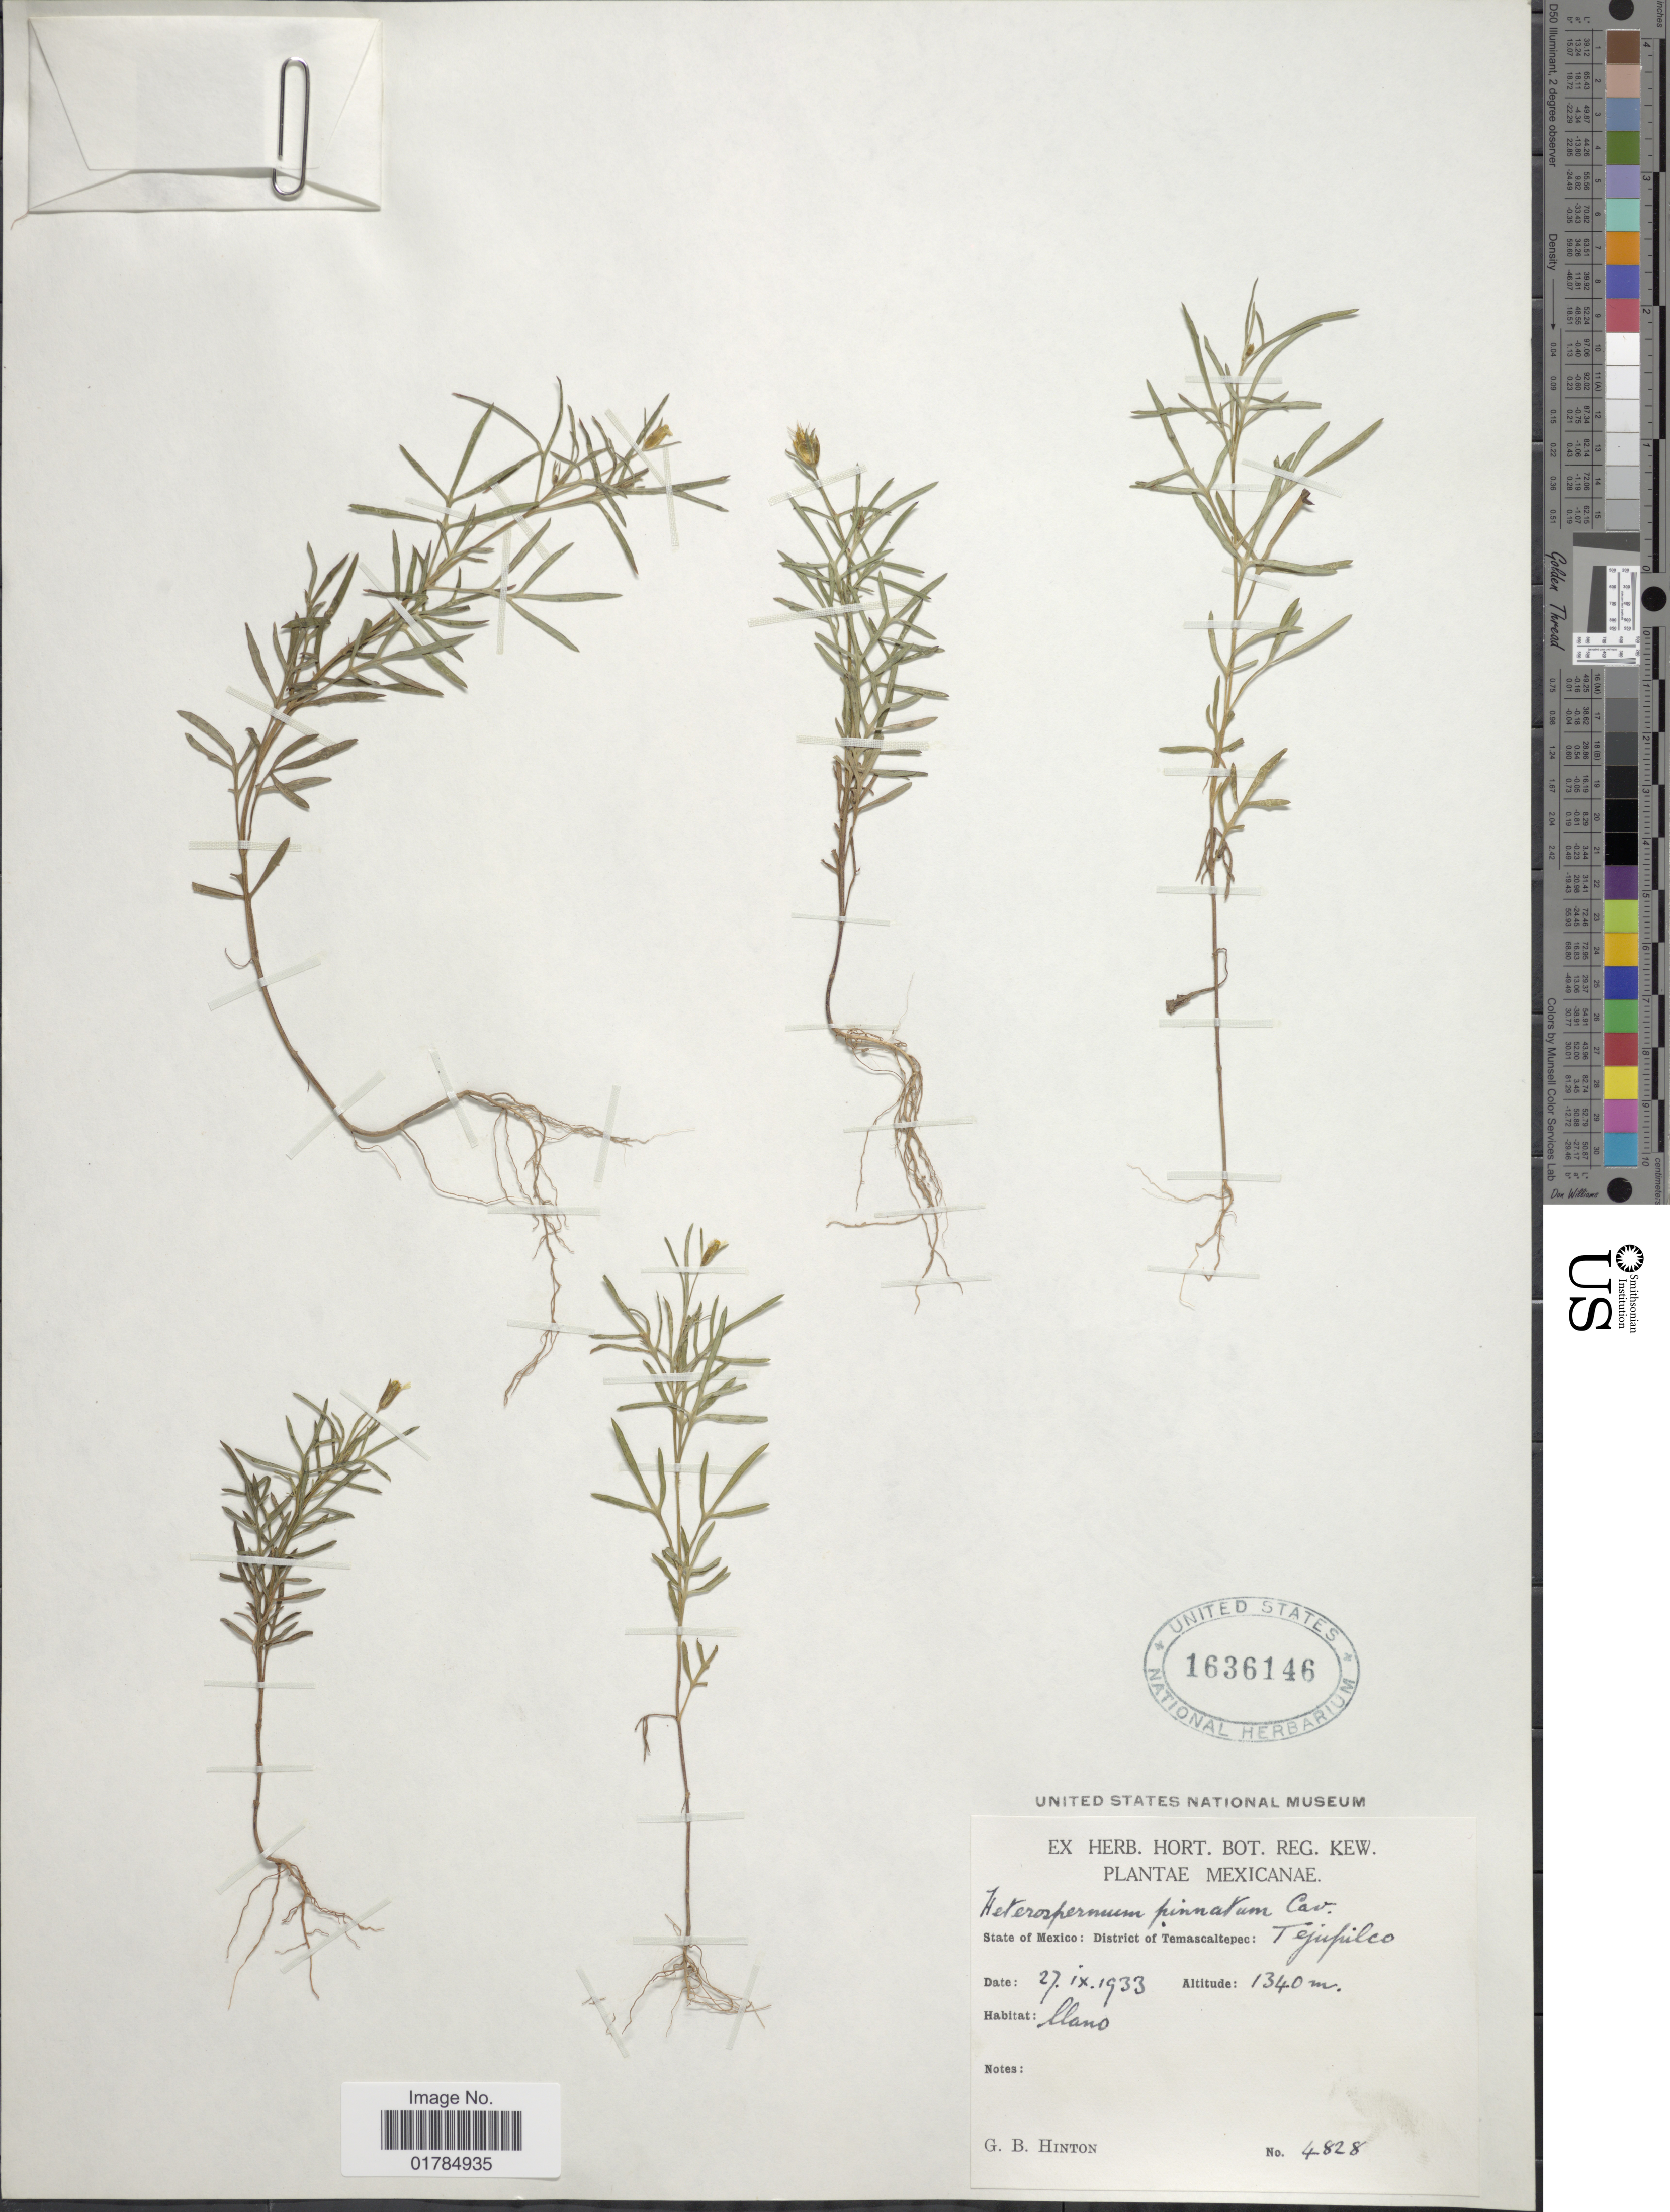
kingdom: Plantae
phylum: Tracheophyta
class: Magnoliopsida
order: Asterales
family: Asteraceae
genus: Heterosperma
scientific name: Heterosperma pinnatum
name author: Cav.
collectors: G. B. Hinton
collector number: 4828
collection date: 1933-09-27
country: Mexico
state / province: México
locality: District of Temascaltepec: Tejupilco.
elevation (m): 1340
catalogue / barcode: US 136146